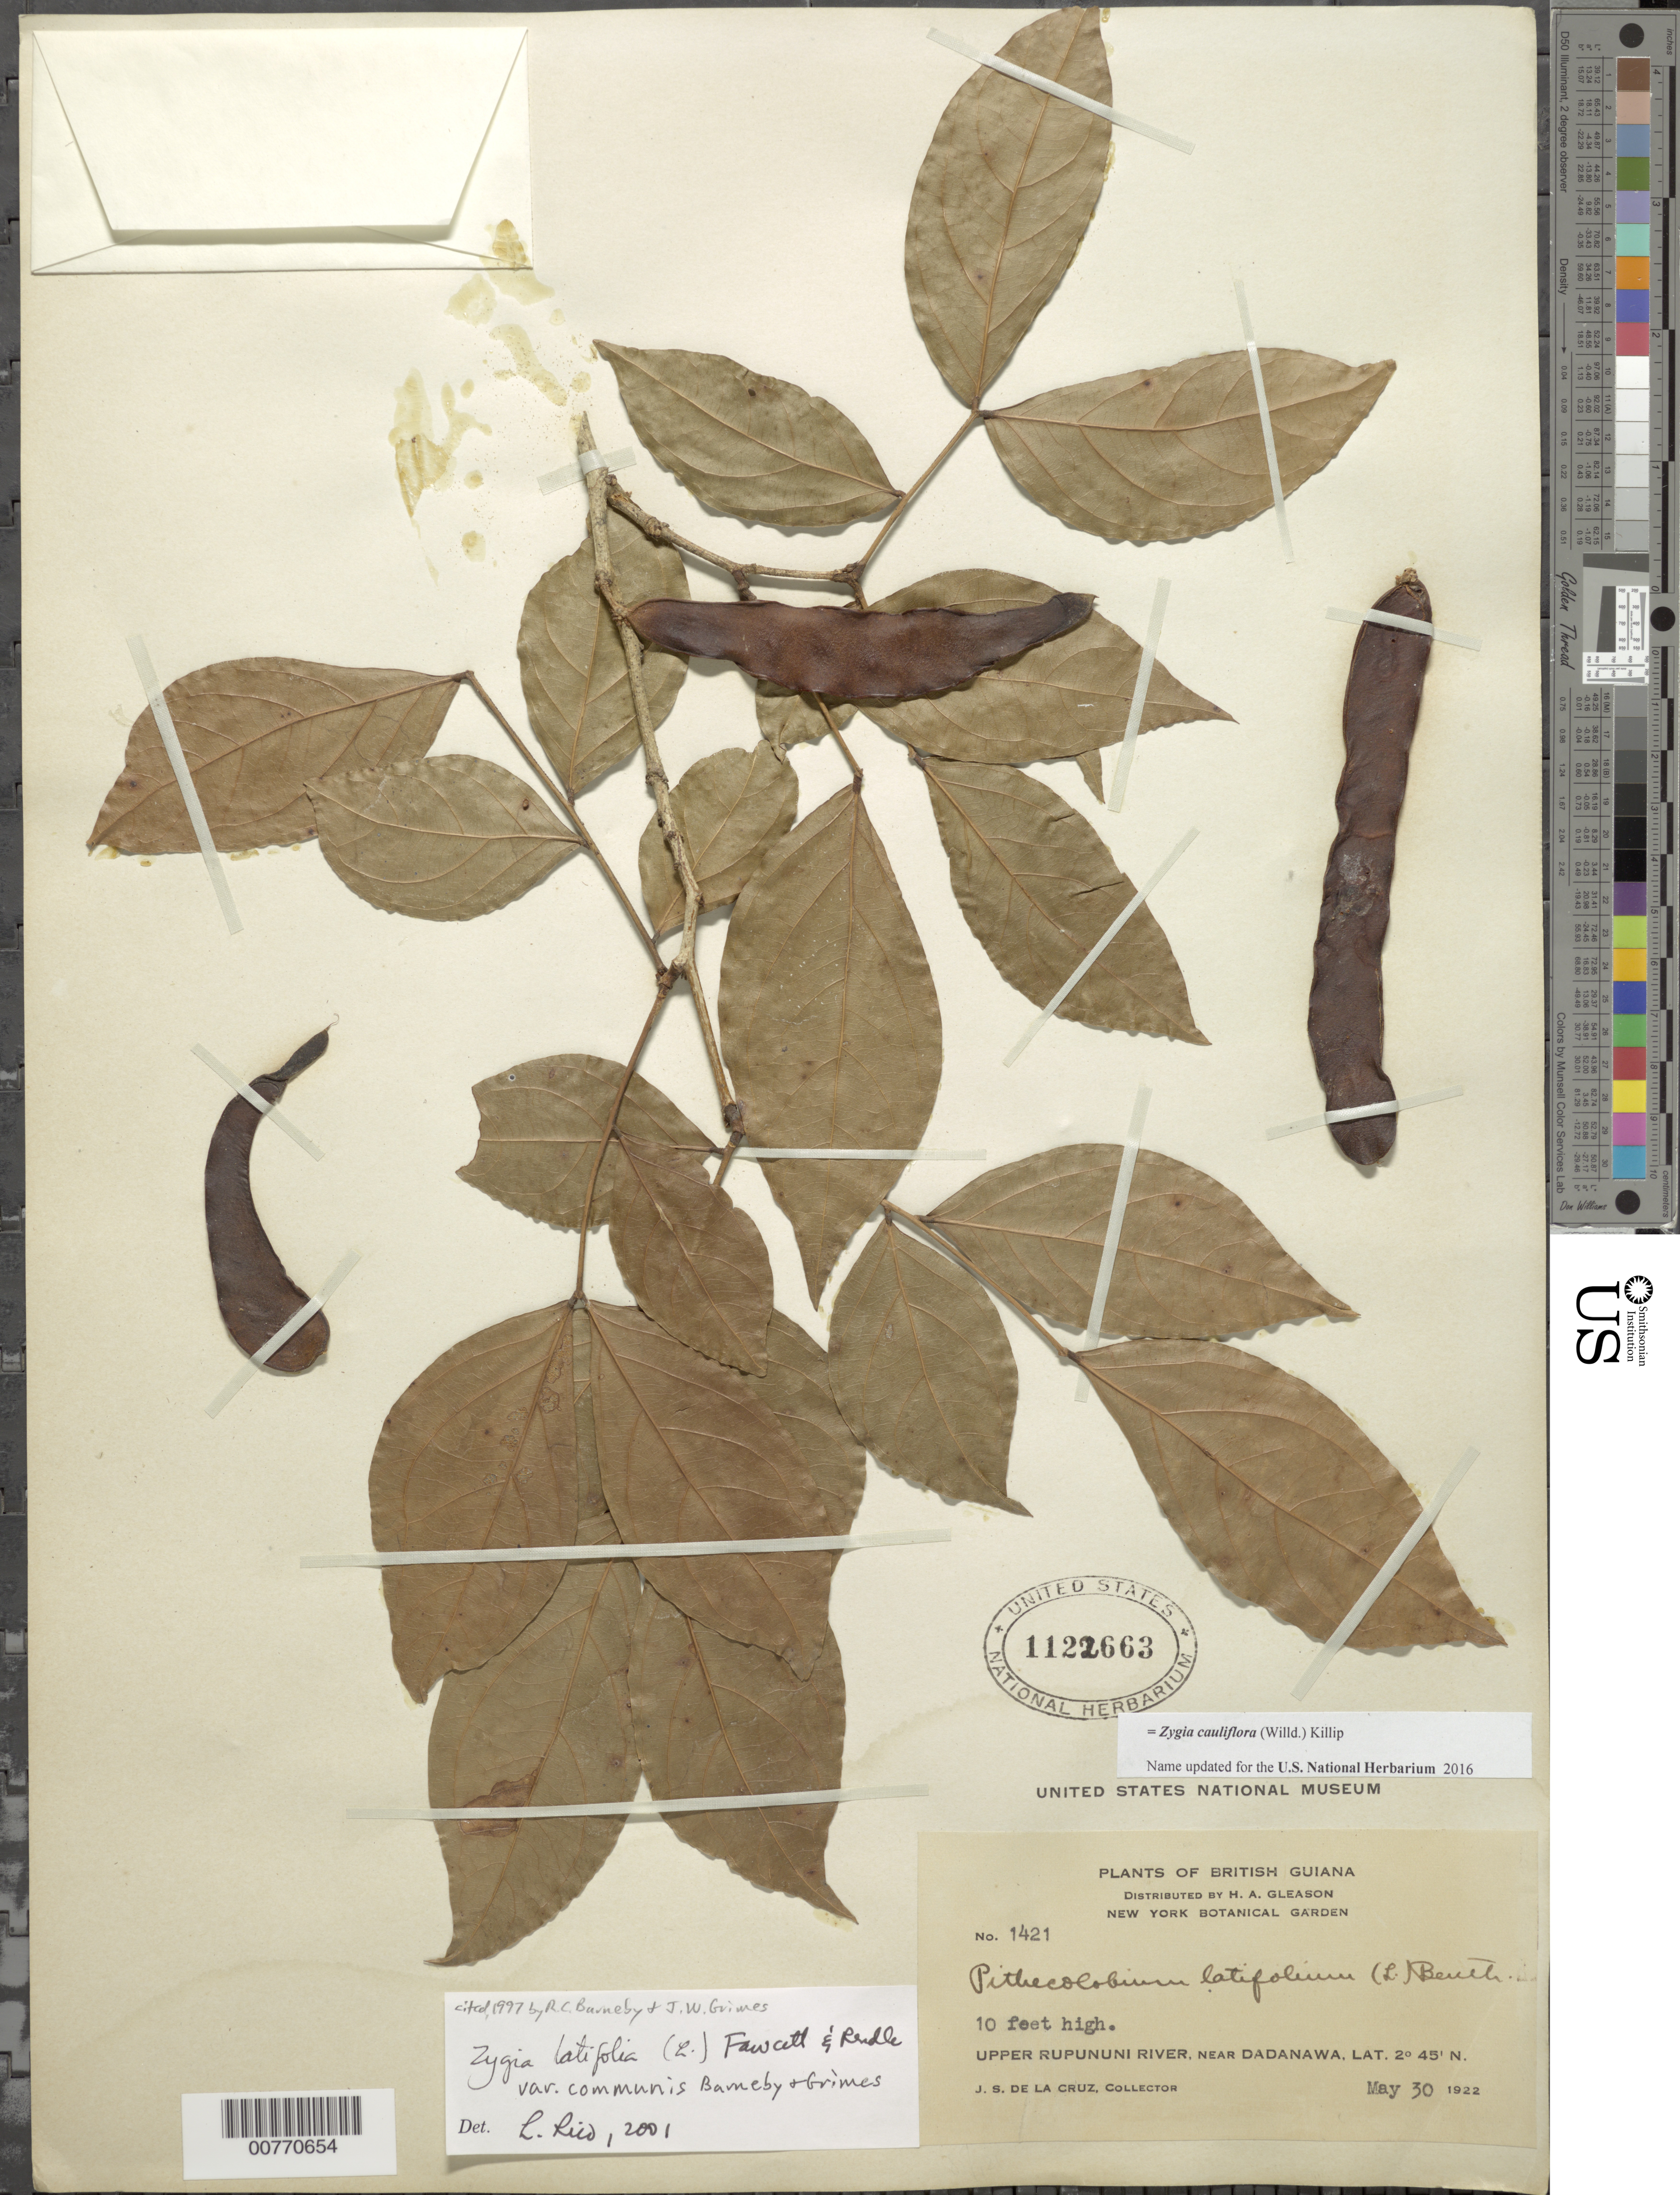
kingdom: Plantae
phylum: Tracheophyta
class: Magnoliopsida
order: Fabales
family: Fabaceae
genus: Zygia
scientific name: Zygia cauliflora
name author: (Willd.) Killip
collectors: J. S. de la Cruz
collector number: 1421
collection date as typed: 30-May-22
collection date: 1922-05-30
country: Guyana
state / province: U. Takutu-U. Essequibo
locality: Dadanawa, vic., upper Rupununi R.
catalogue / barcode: US 1122663